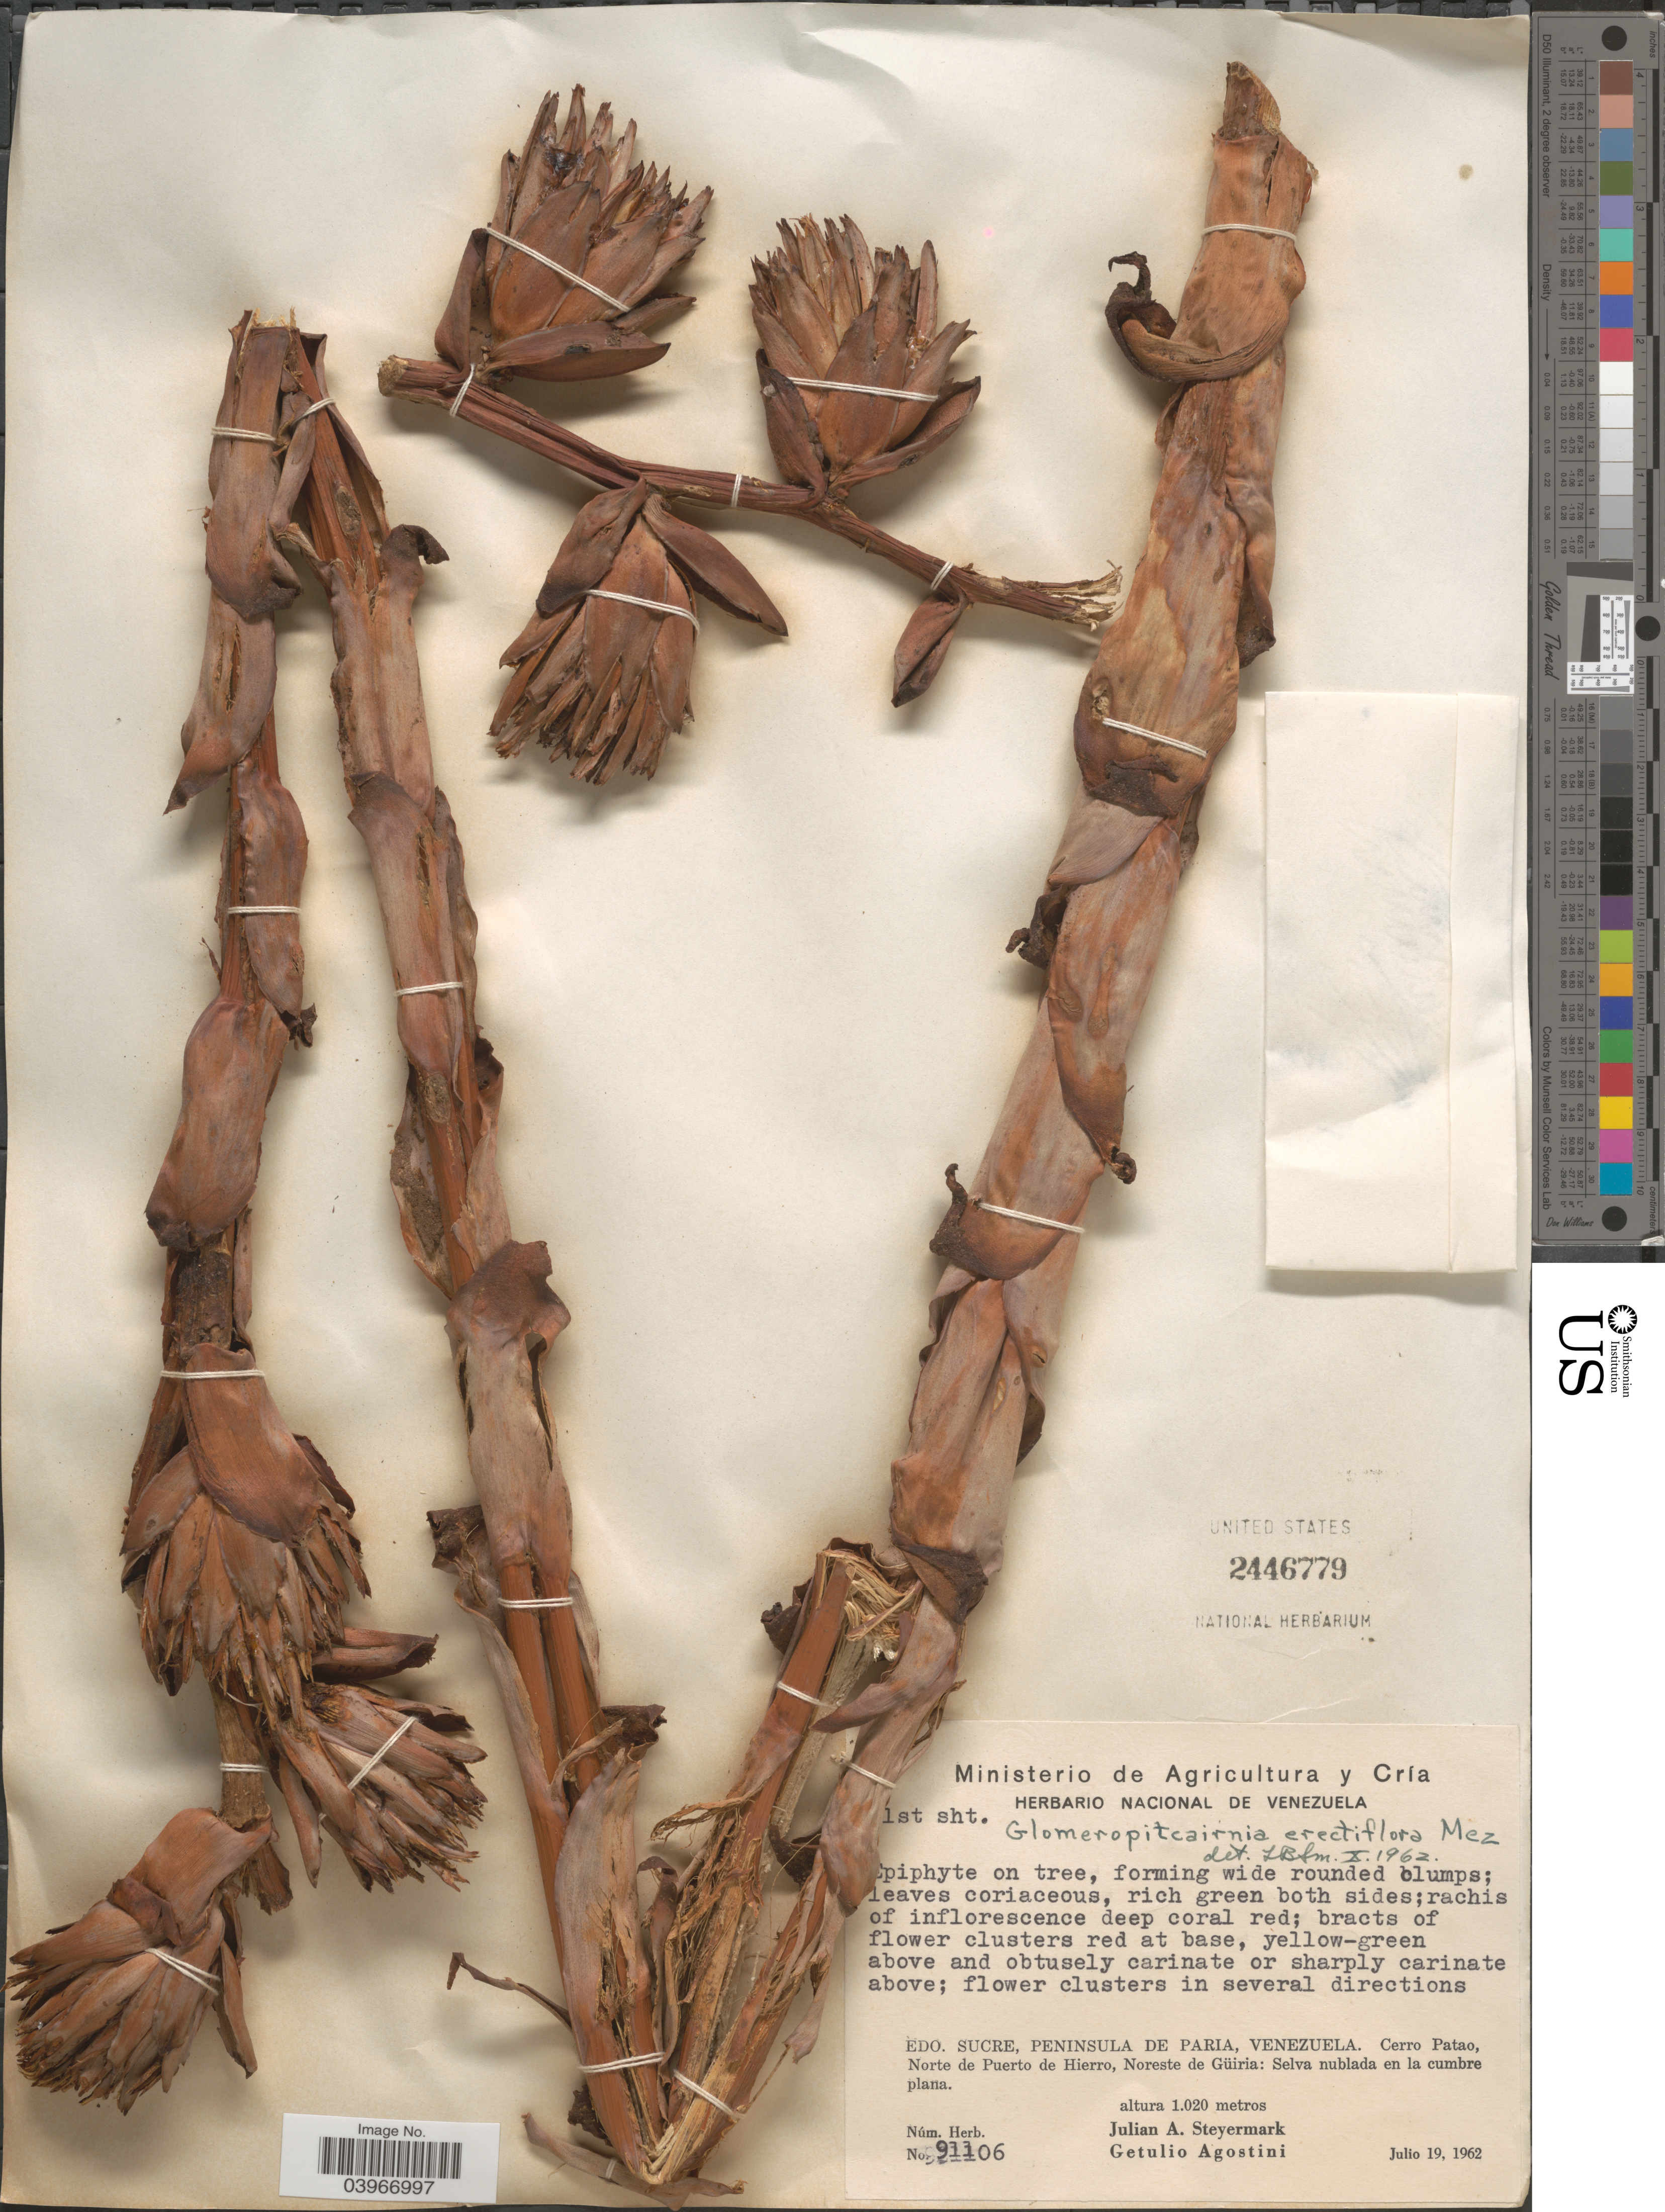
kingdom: Plantae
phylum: Tracheophyta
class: Liliopsida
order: Poales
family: Bromeliaceae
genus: Glomeropitcairnia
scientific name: Glomeropitcairnia erectiflora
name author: Mez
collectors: J. Steyermark & G. Agostini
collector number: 91106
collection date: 1962-07-19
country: Venezuela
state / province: Sucre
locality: Edo. Sucre, Peninsula de Paria. Cerro Patao, Norte de Puerto de Hierro, Noreste de Güiria: Selva nublada en la cumbre plana.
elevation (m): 1020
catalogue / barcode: US 2446779